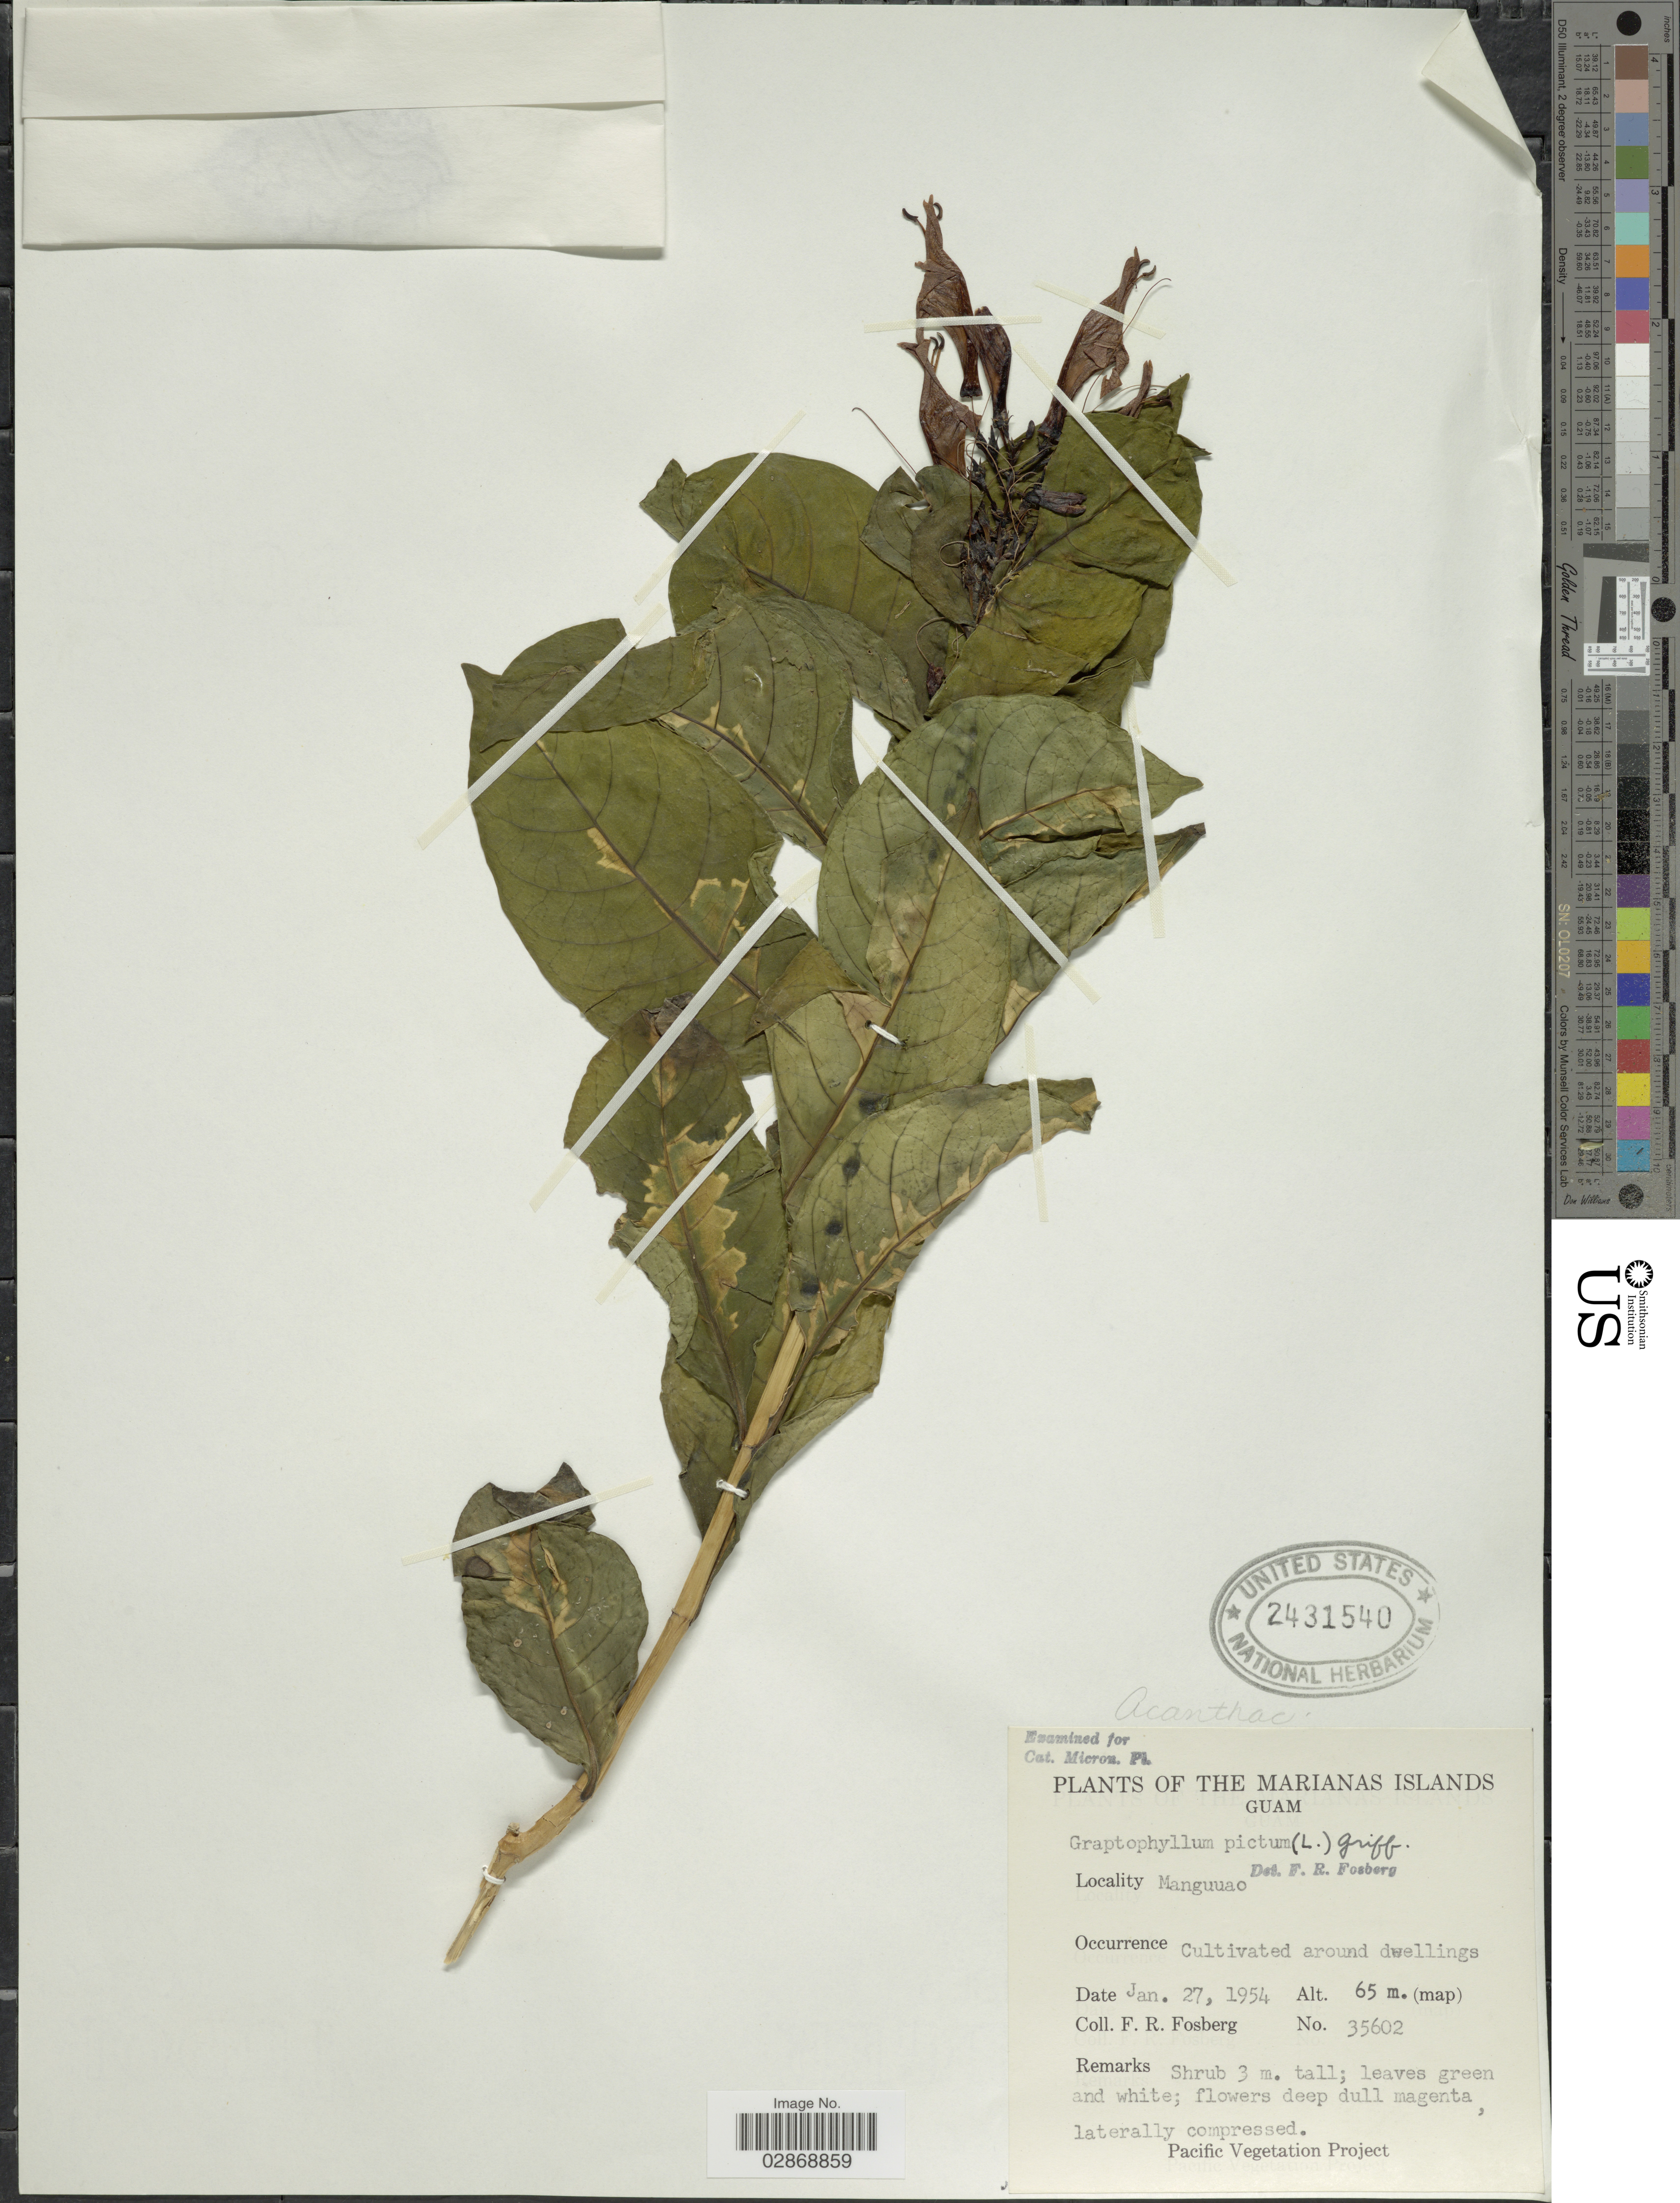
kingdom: Plantae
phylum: Tracheophyta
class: Magnoliopsida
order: Lamiales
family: Acanthaceae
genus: Graptophyllum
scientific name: Graptophyllum pictum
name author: (L.) Griff.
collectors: F. R. Fosberg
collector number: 35602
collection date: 1954-01-27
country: Guam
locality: Marianas Islands. Manguuao.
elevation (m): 65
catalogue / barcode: US 2431540